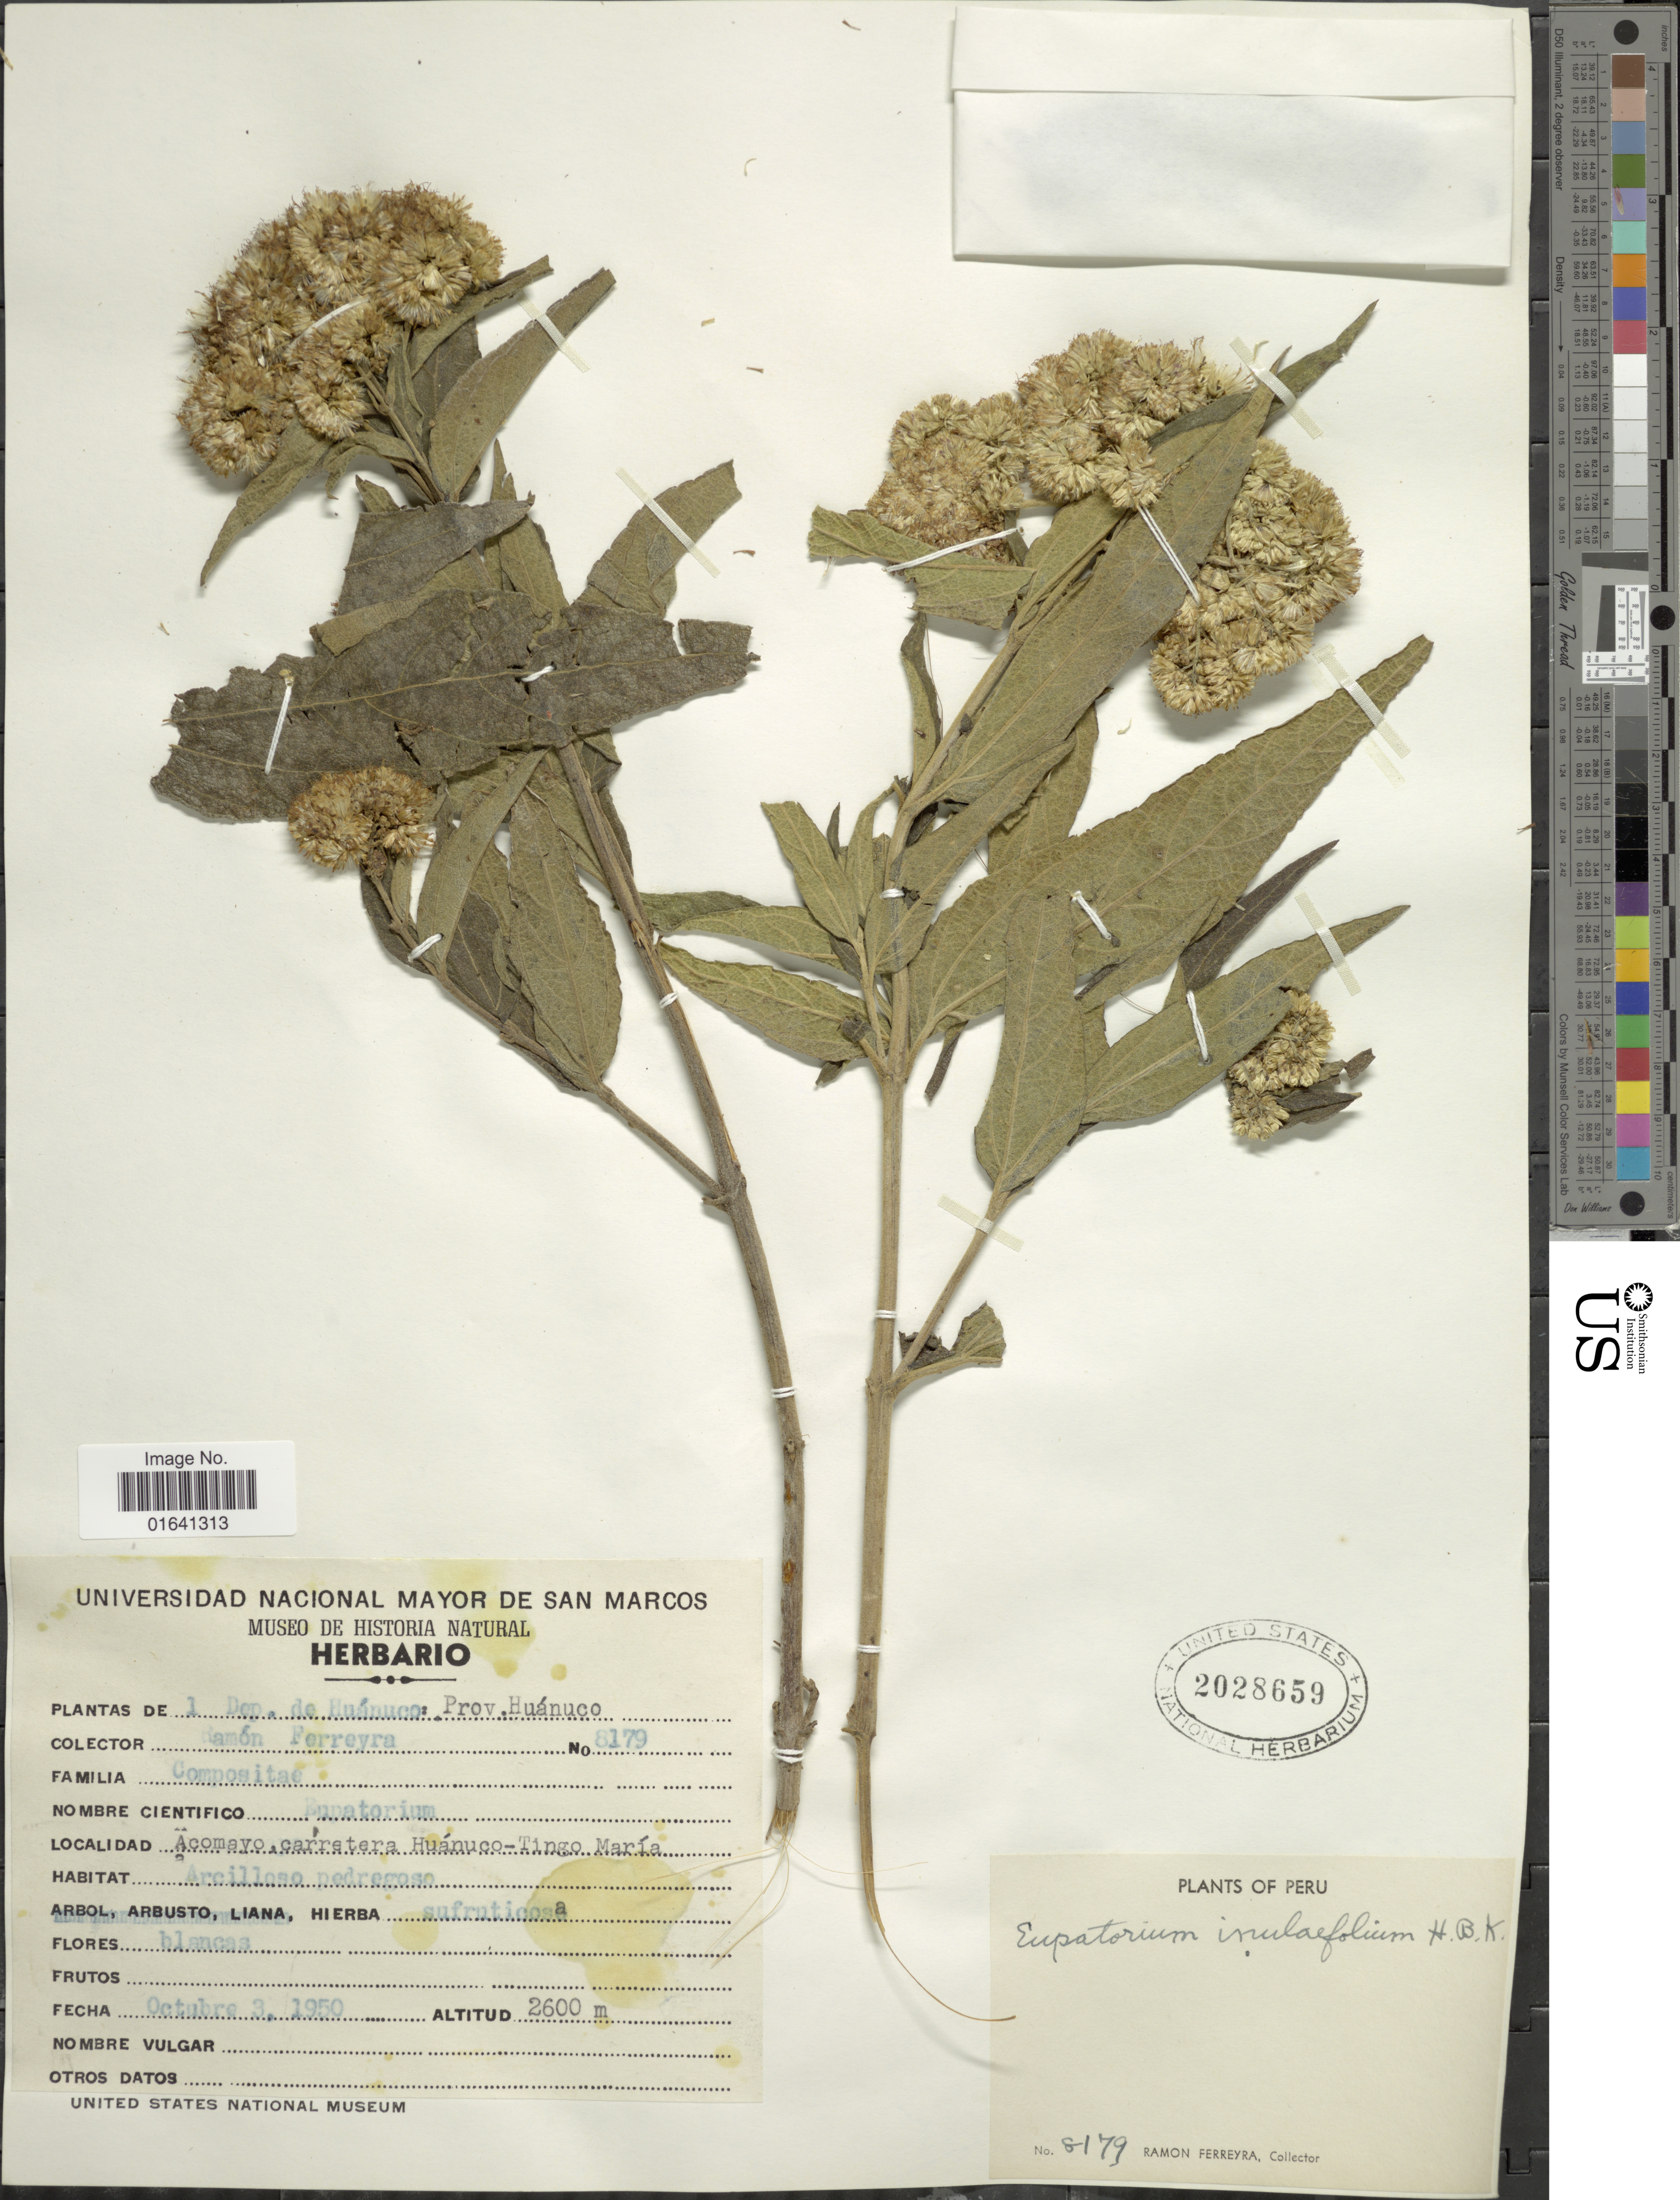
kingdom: Plantae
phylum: Tracheophyta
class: Magnoliopsida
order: Asterales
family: Asteraceae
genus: Austroeupatorium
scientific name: Austroeupatorium inulaefolium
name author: (Kunth) R.M. King & H. Rob.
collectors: R. A. Ferreyra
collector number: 8179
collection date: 1950-10-03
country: Peru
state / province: Huánuco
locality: L dep de Huánuco, Acomayo, carretera Huánuco-Tingo María, Arcilloso pedregoso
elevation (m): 2600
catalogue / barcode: US 2028659